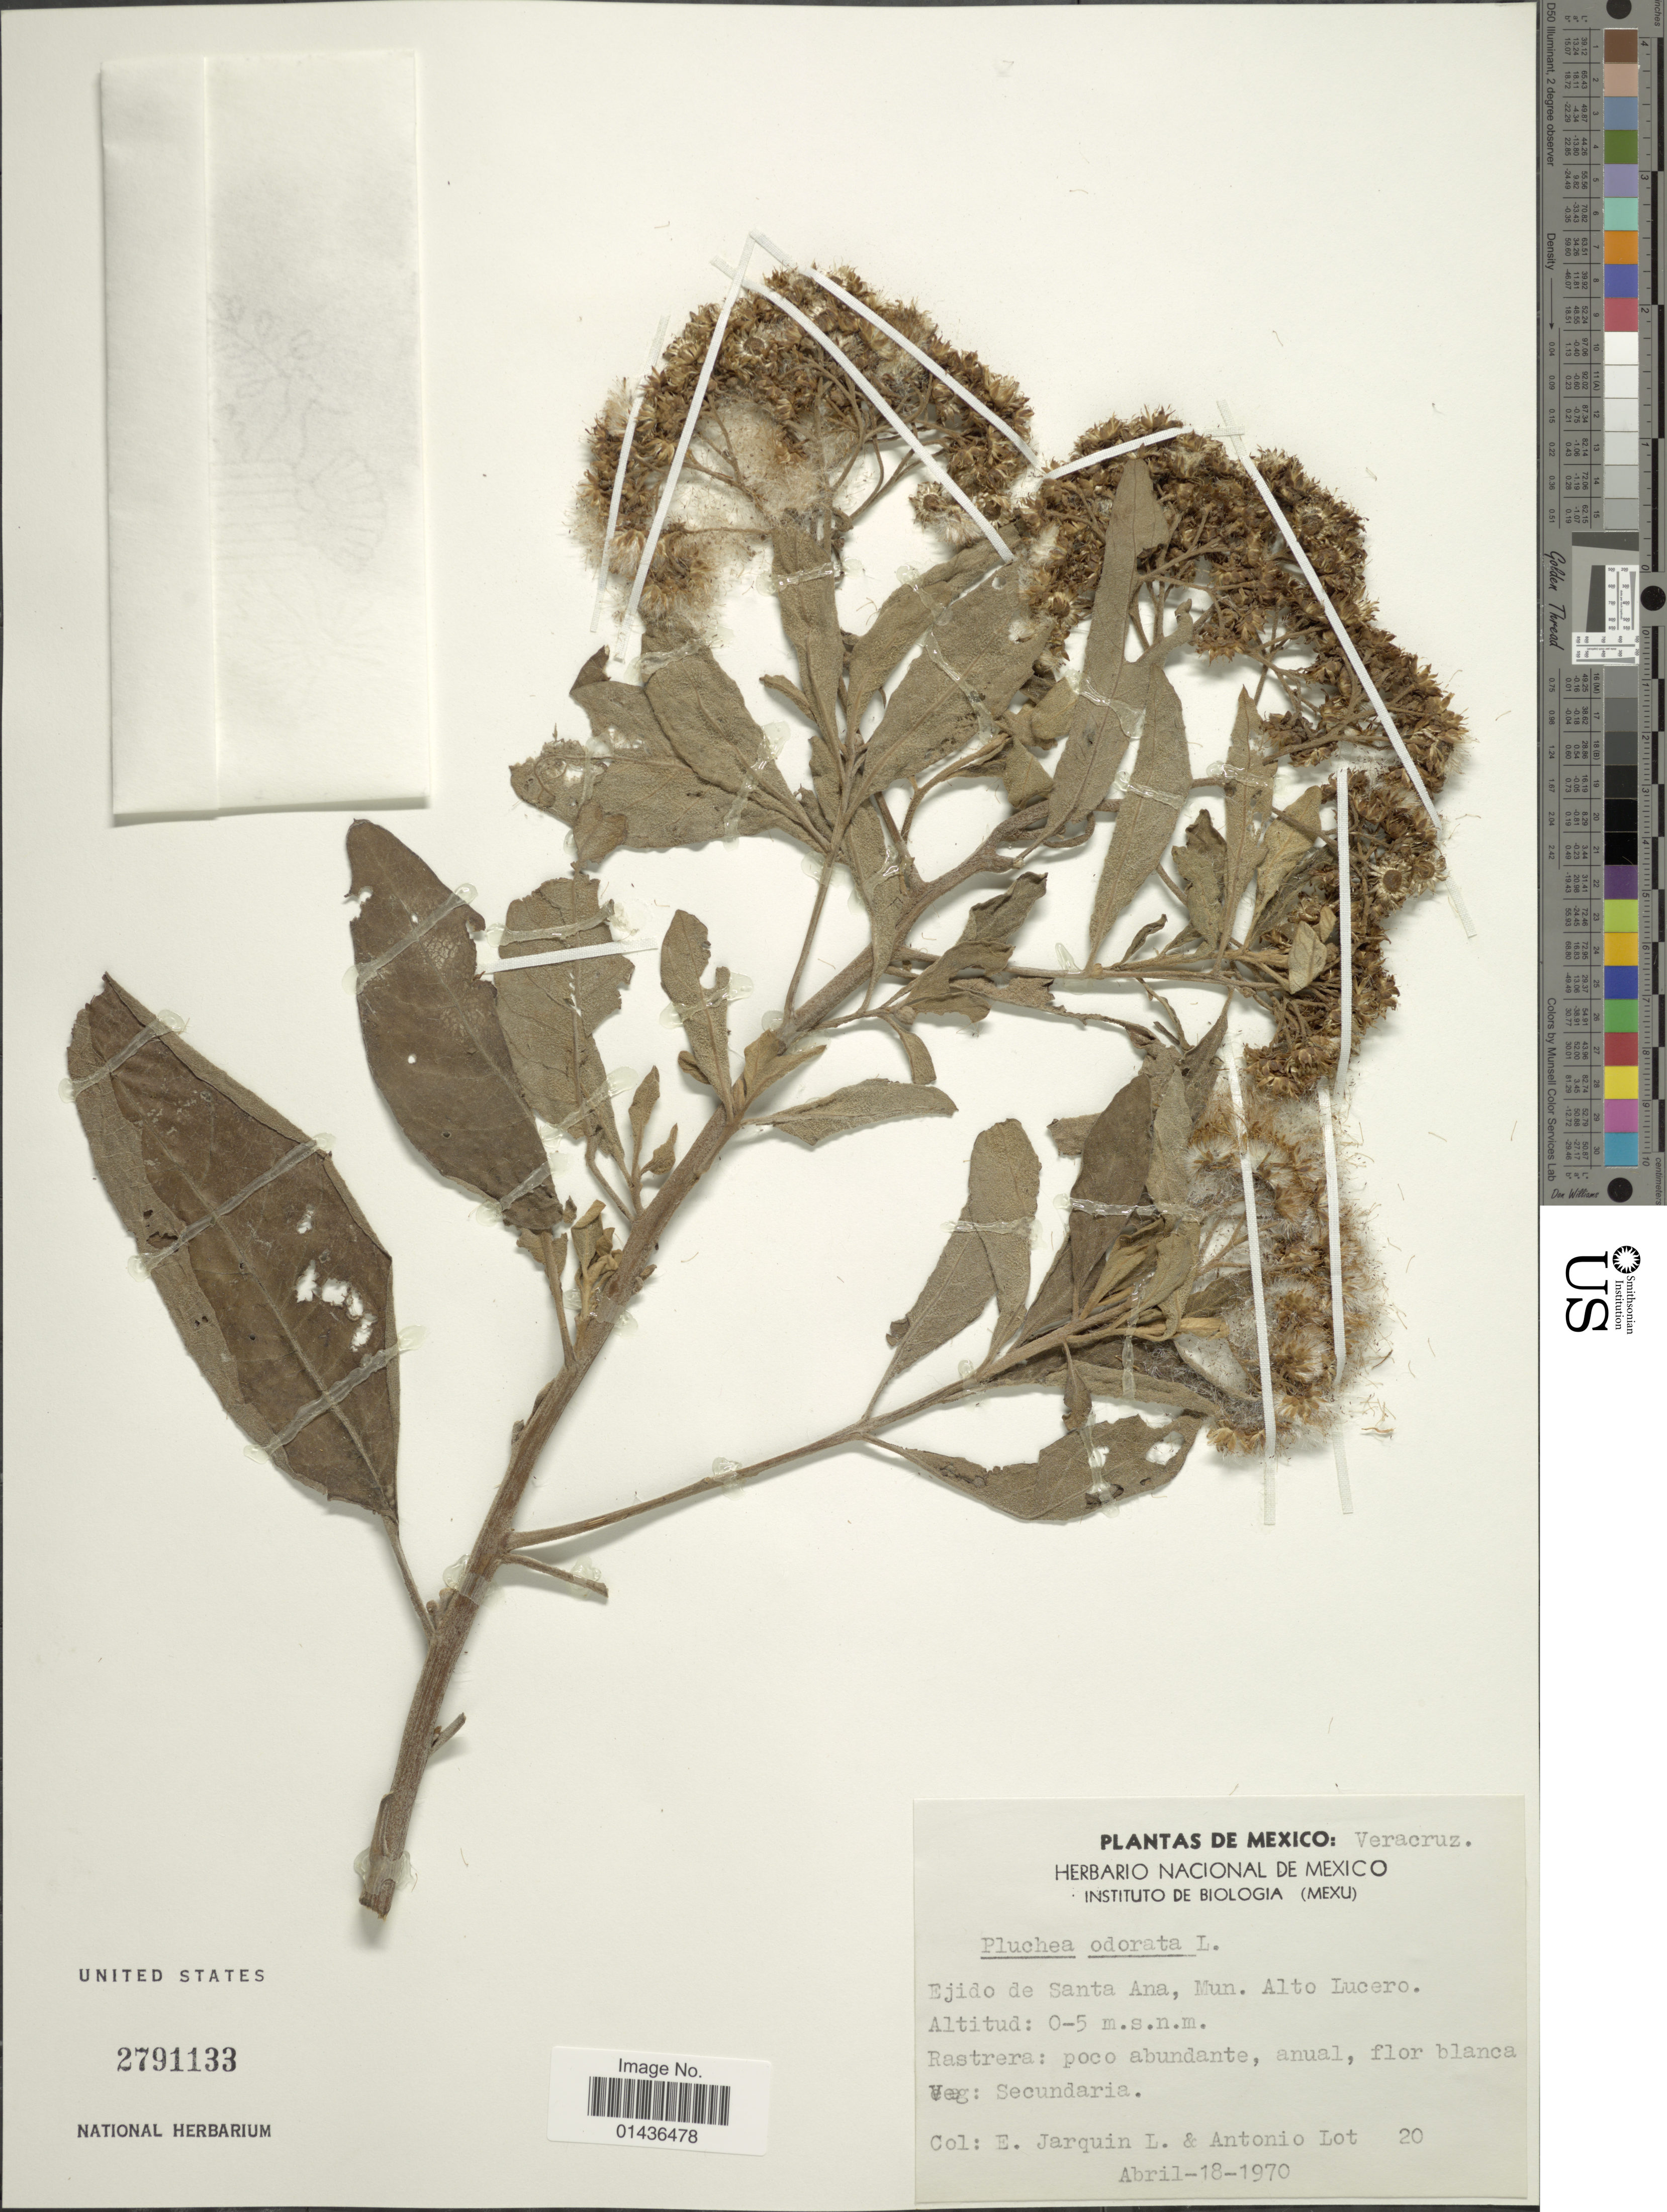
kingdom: Plantae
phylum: Tracheophyta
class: Magnoliopsida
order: Asterales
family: Asteraceae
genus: Pluchea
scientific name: Pluchea carolinensis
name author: (Jacq.) D. Don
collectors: E. Jarquin L. & Lot, A.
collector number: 20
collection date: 1970-04-18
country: Mexico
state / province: Veracruz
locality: Veracruz, Ejido de Santa Ana, Mun. Alto Lucero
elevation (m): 0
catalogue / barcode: US 2791133